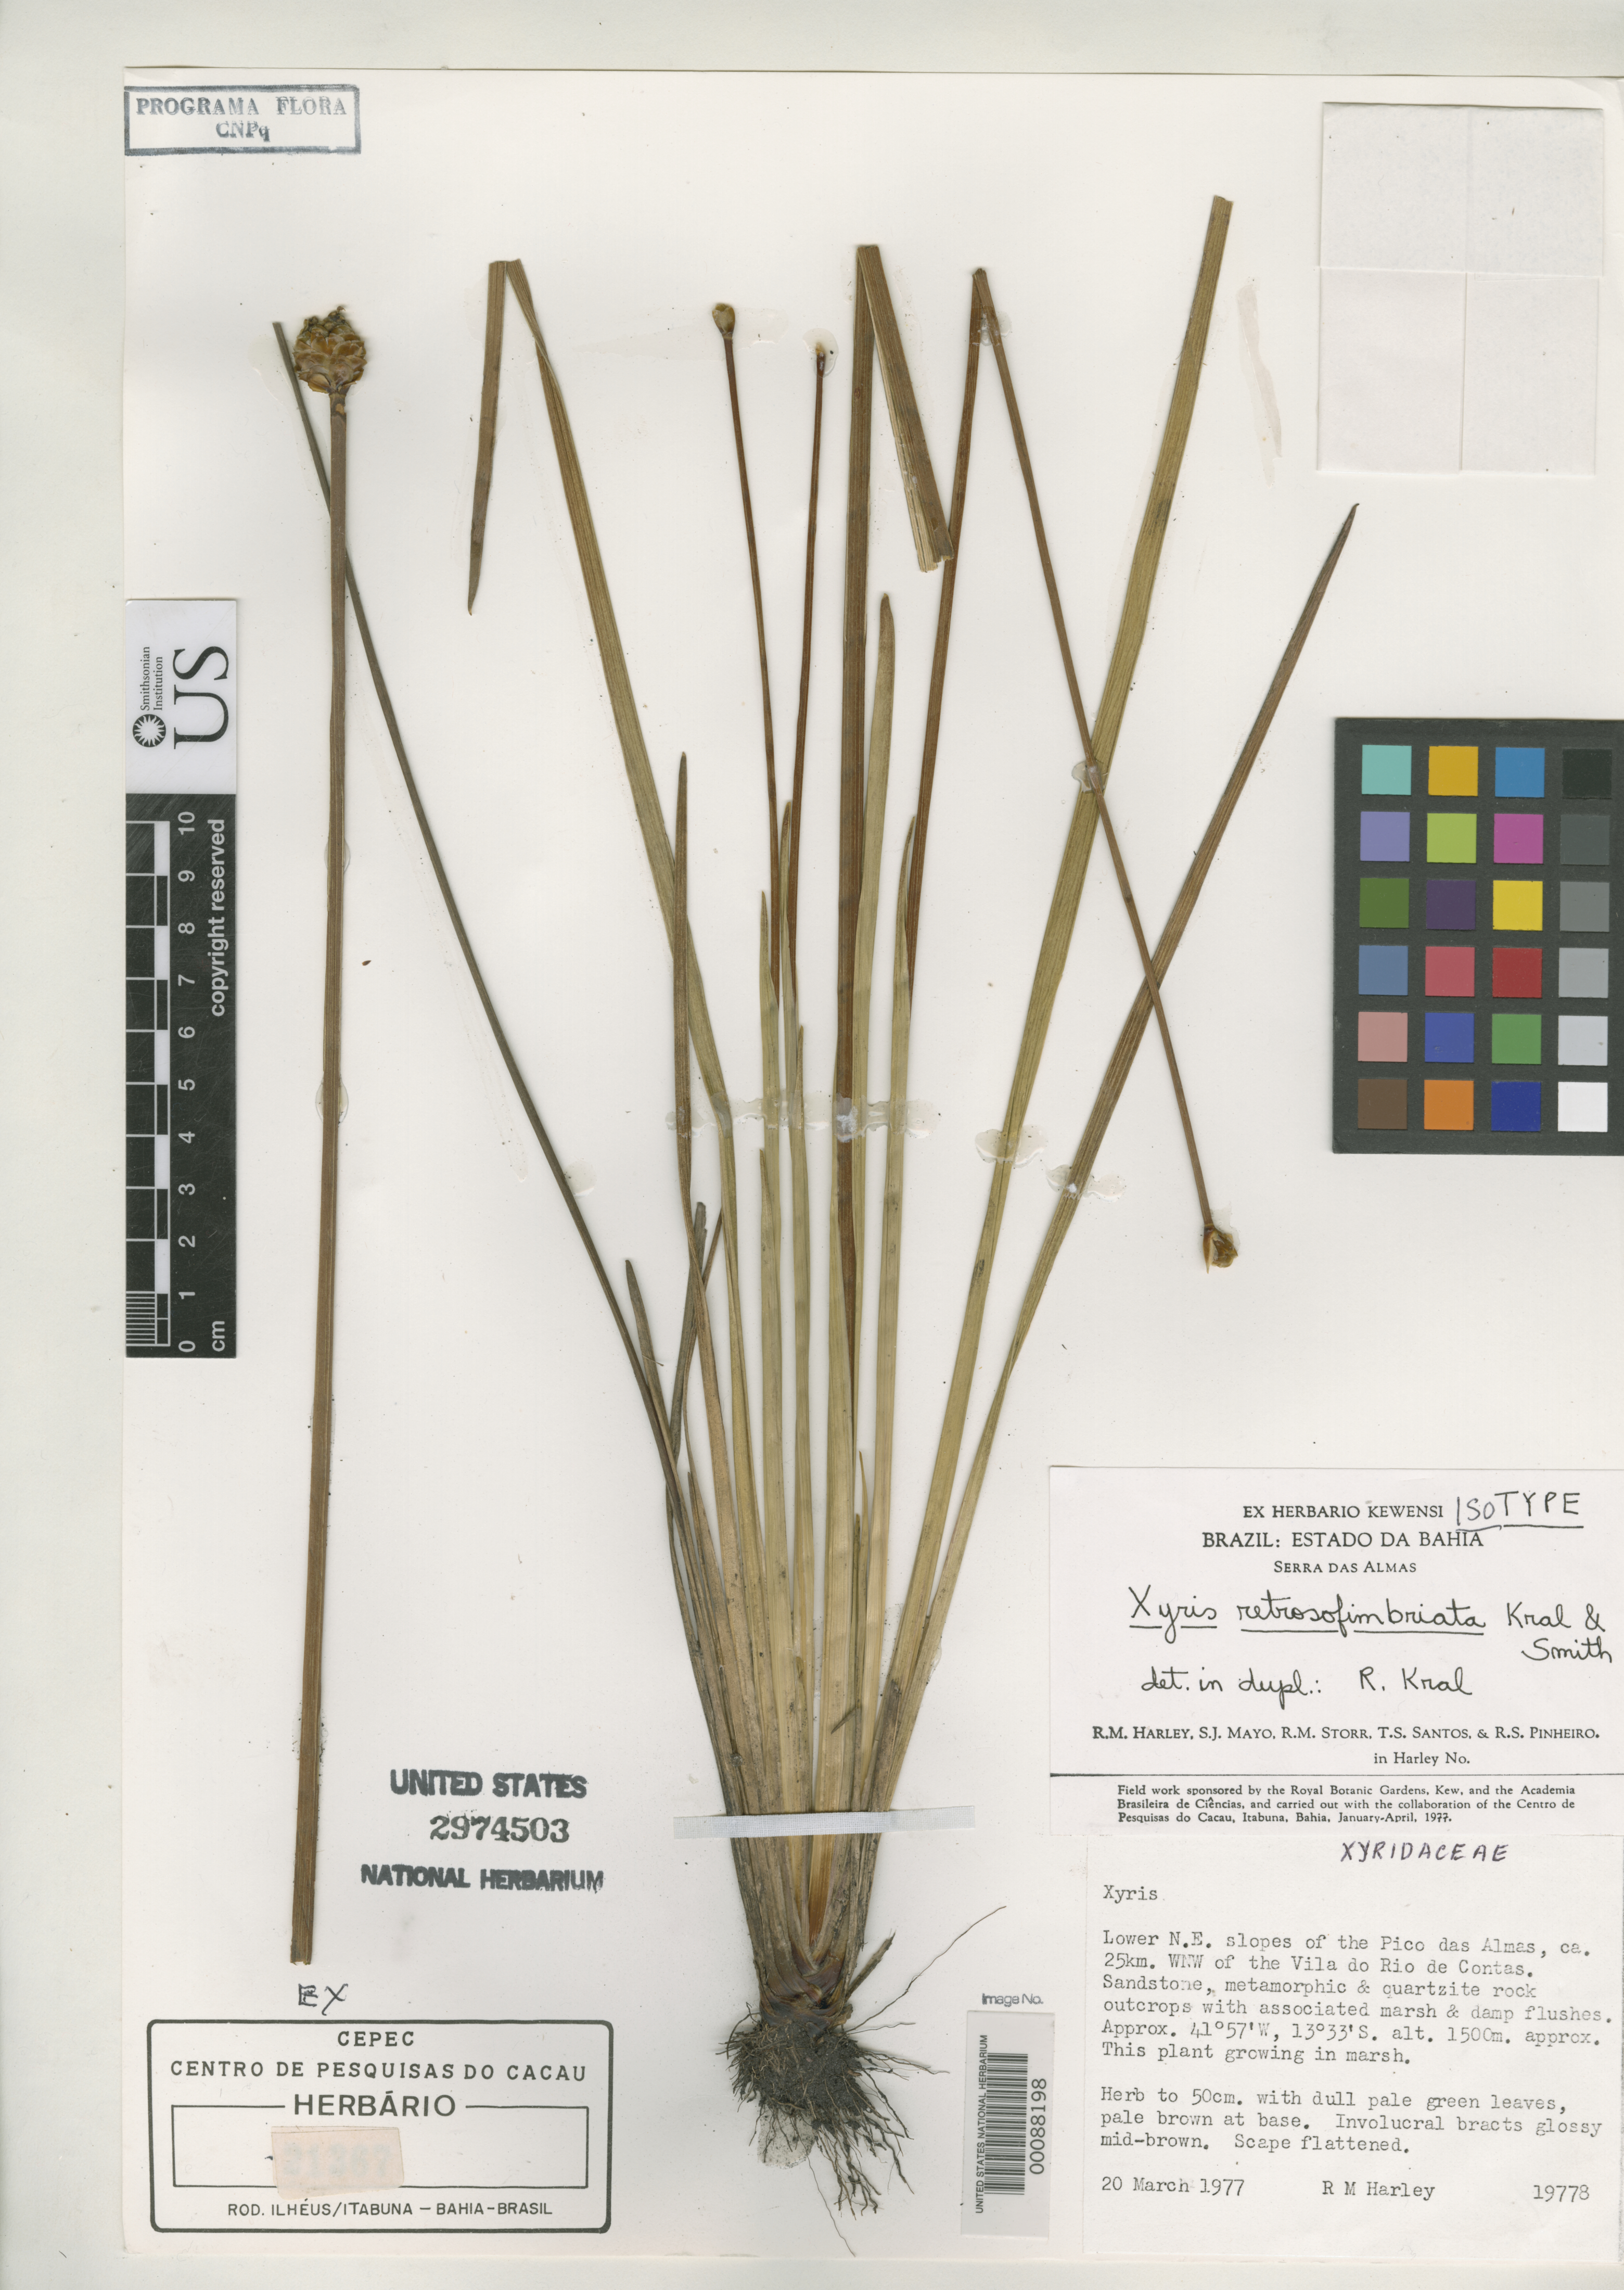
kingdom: Plantae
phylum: Tracheophyta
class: Liliopsida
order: Poales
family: Xyridaceae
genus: Xyris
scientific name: Xyris retrosofimbriata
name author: Kral & L.B. Sm.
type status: Isotype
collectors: R. M. Harley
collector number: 19778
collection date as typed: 20 Mar 1977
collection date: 1977-03-20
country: Brazil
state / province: Bahia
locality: NE slopes of Pico das Almas, WNW of the Vila do Rio de Contas.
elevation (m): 1500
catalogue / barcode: US 2974503